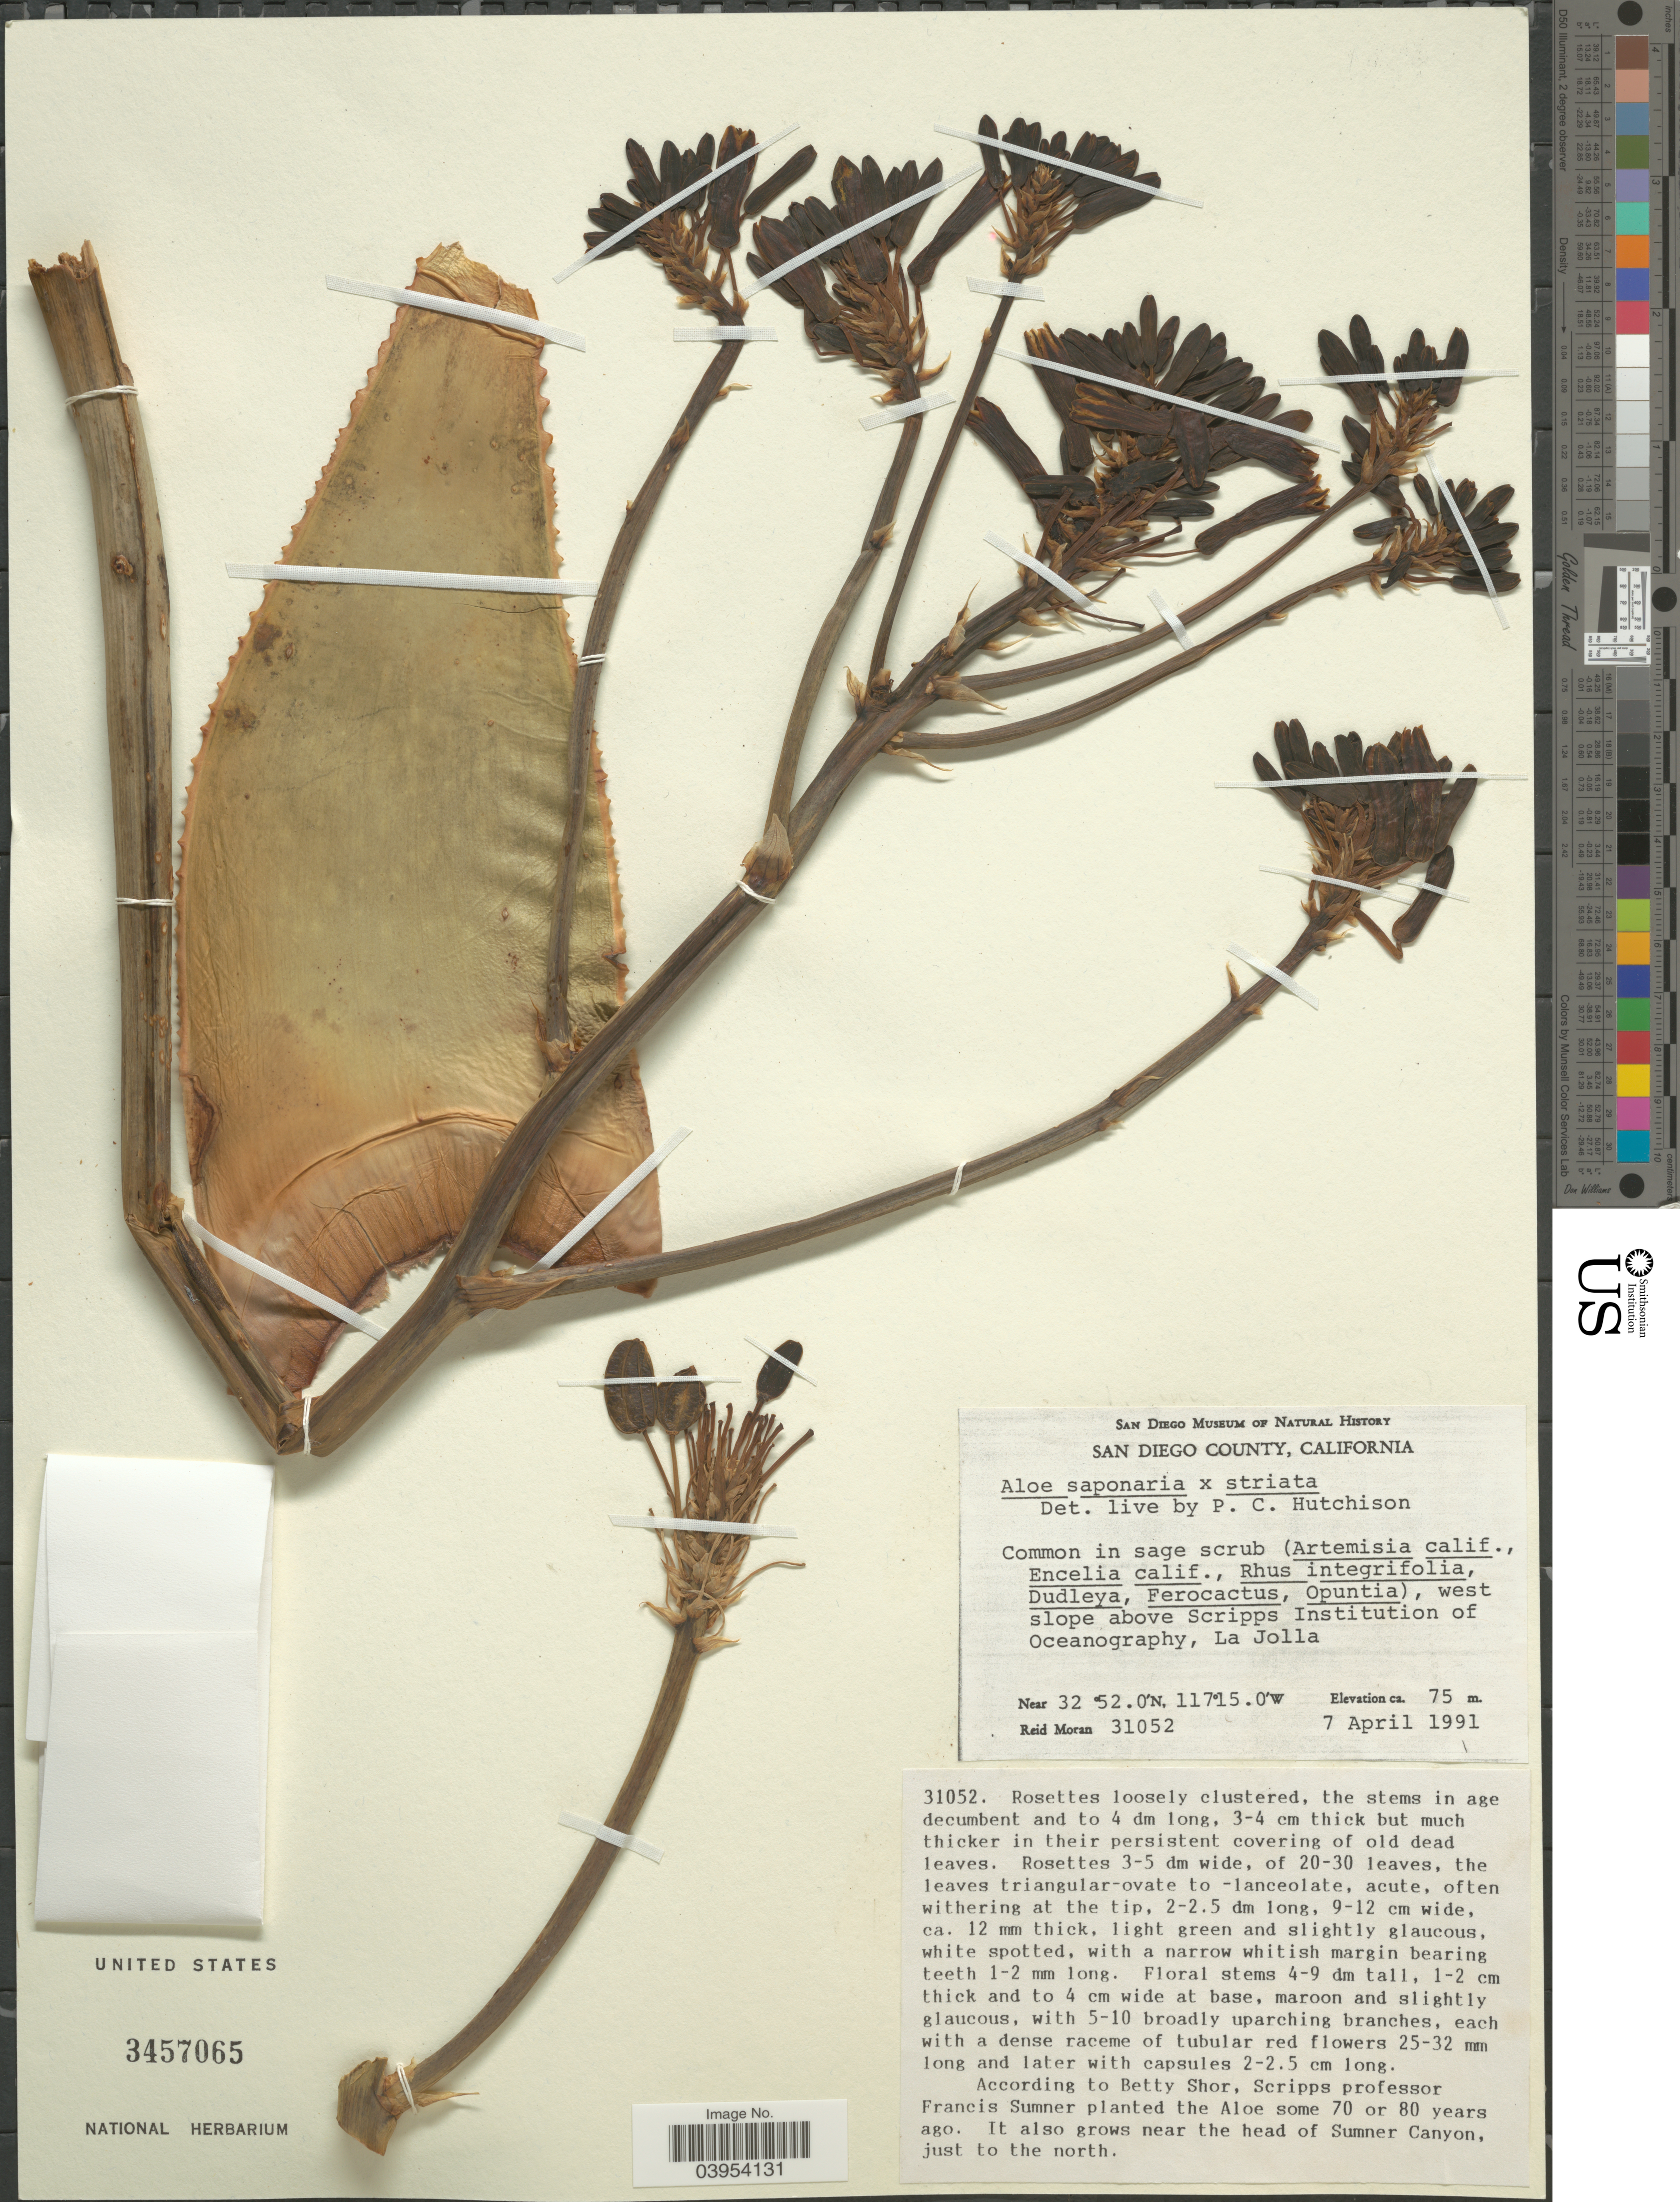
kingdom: Plantae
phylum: Tracheophyta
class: Liliopsida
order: Asparagales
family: Asphodelaceae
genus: Aloe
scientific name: Aloe saponaria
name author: (Aiton) Haw.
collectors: R. Moran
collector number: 31052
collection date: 1991-04-07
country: United States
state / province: California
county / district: San Diego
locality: San Diego County. West slope above Scripps Institution of Oceanography, La Jolla. It also grows near the head of Summer Canyon, just to the north.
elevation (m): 75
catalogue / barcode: US 3457065